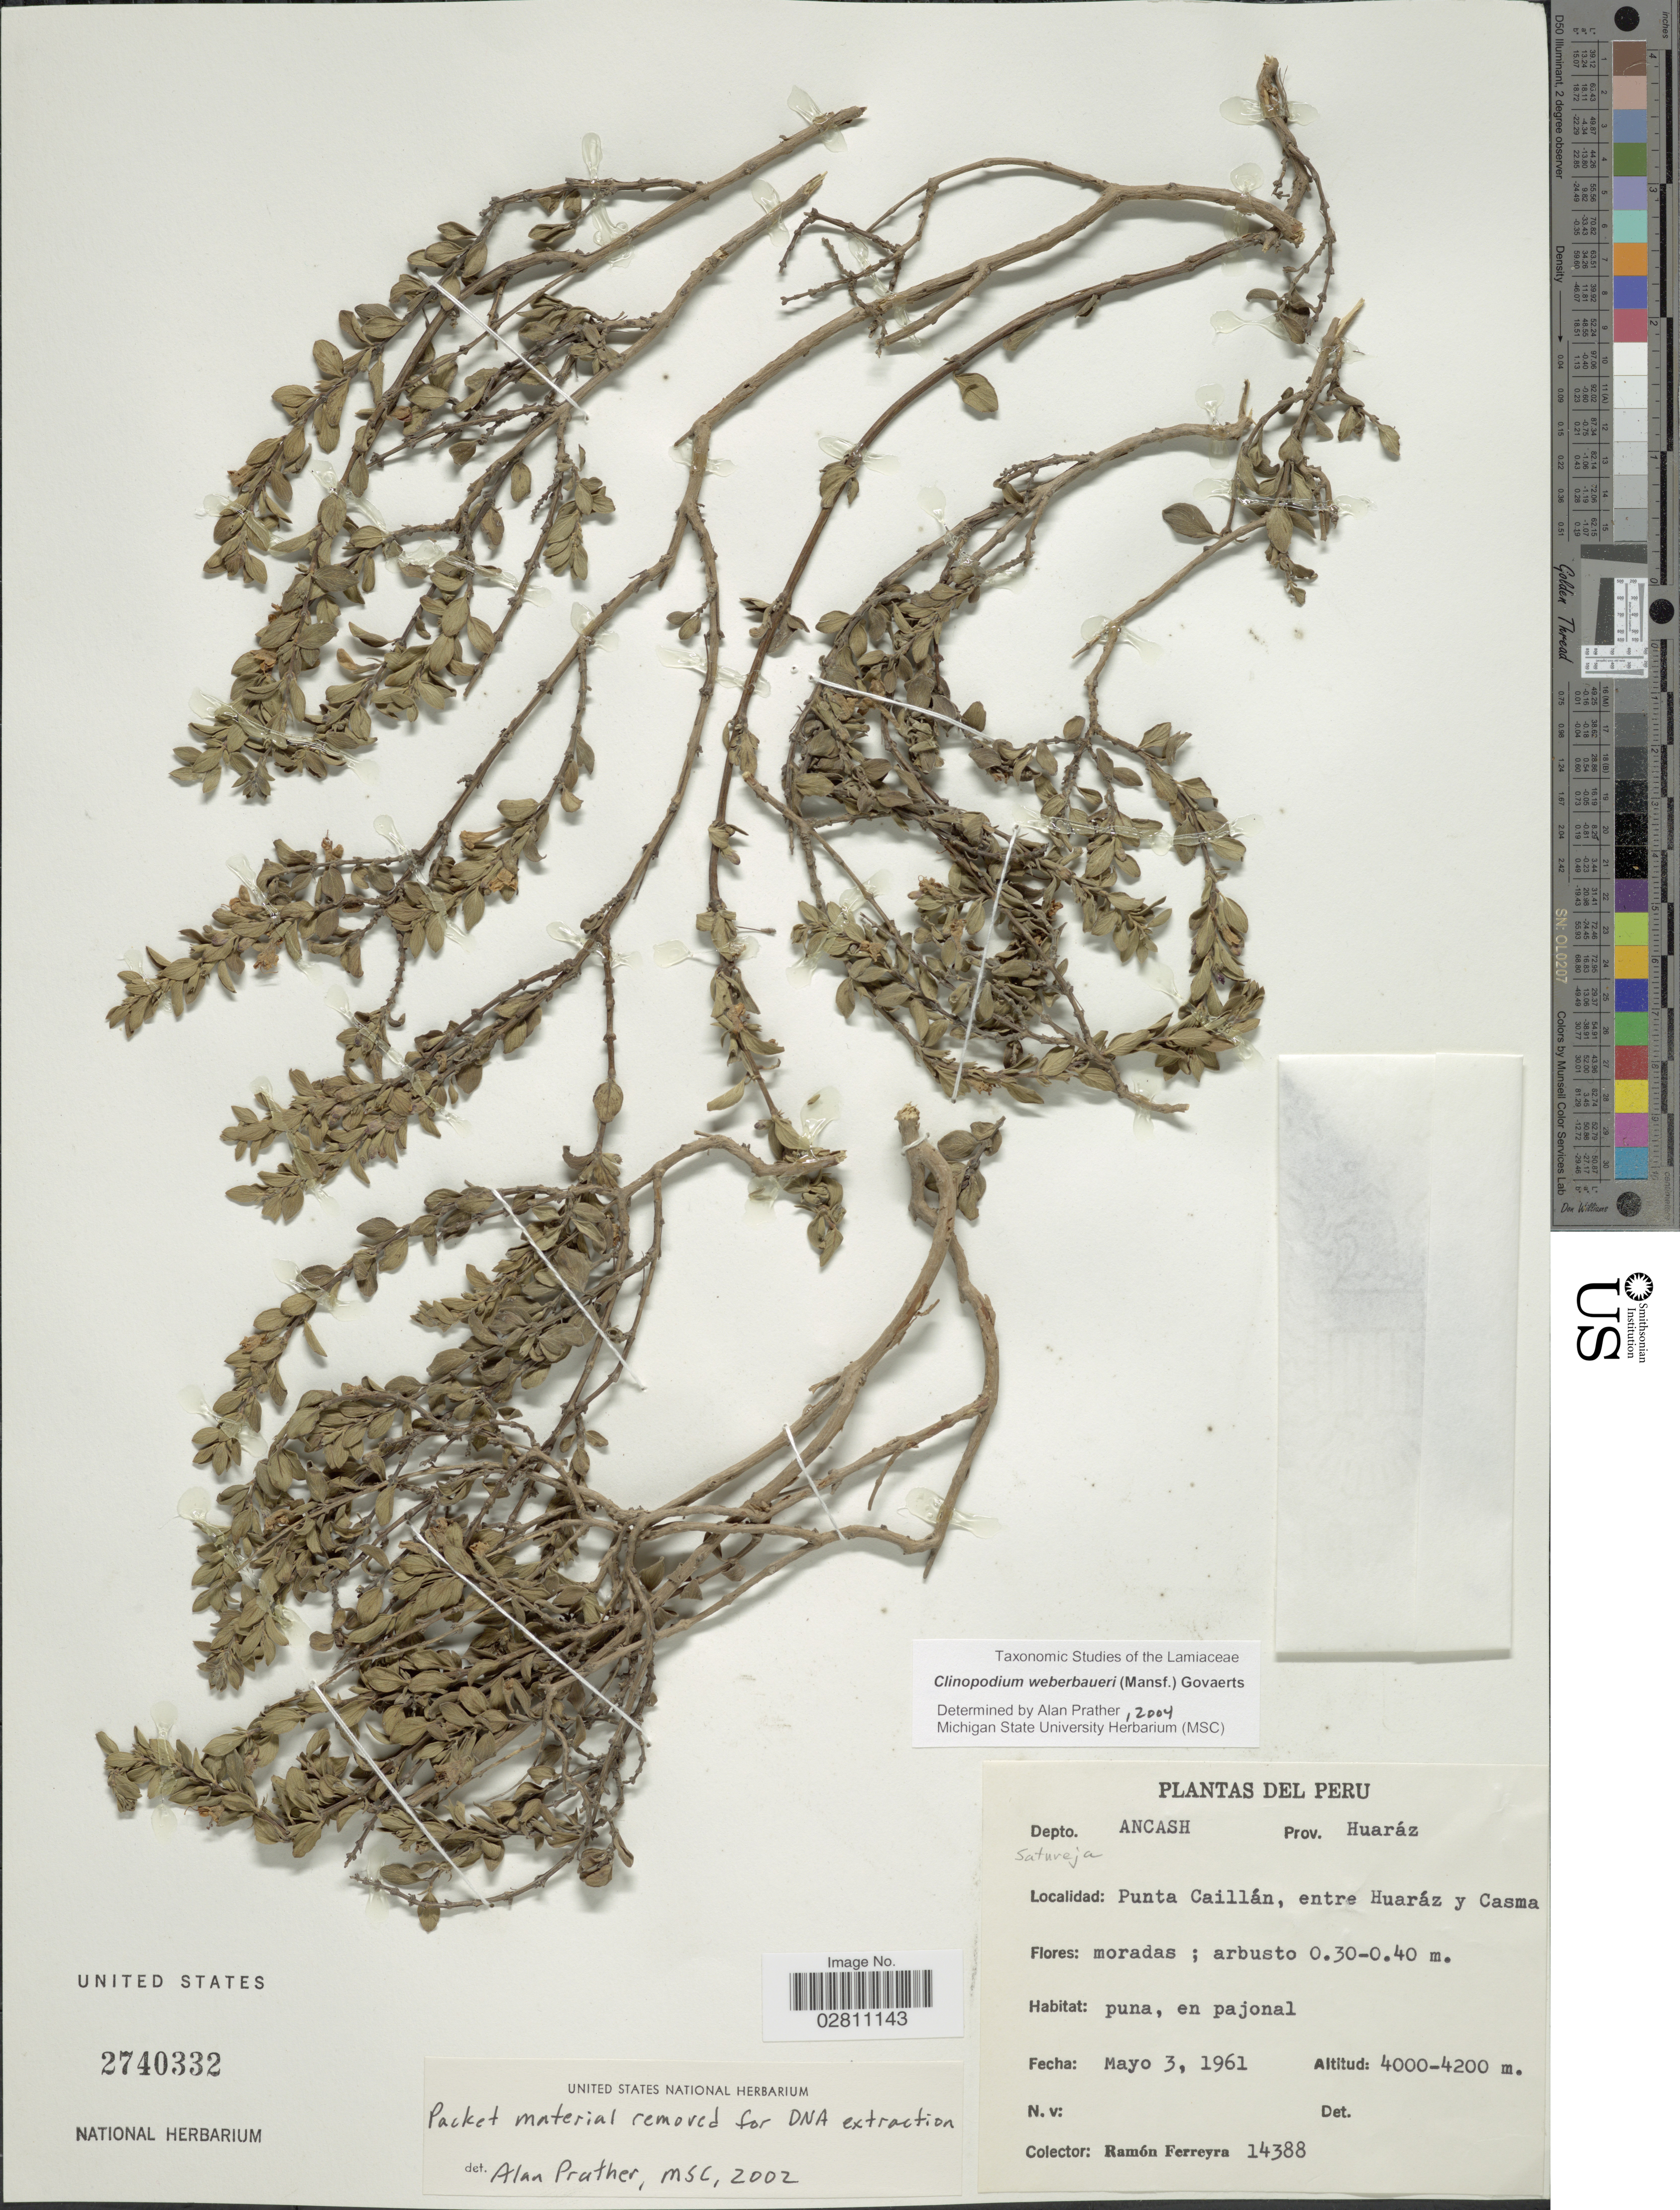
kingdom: Plantae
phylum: Tracheophyta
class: Magnoliopsida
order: Lamiales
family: Lamiaceae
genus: Clinopodium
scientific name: Clinopodium weberbaueri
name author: (Mansf.) Govaerts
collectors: R. A. Ferreyra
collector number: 14388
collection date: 1961-05-03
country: Peru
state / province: Ancash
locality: Depto. Ancash, Prov. Huaráz, Punta Caillán, entre Huaráz y Casma.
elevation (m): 4000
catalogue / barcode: US 2740332